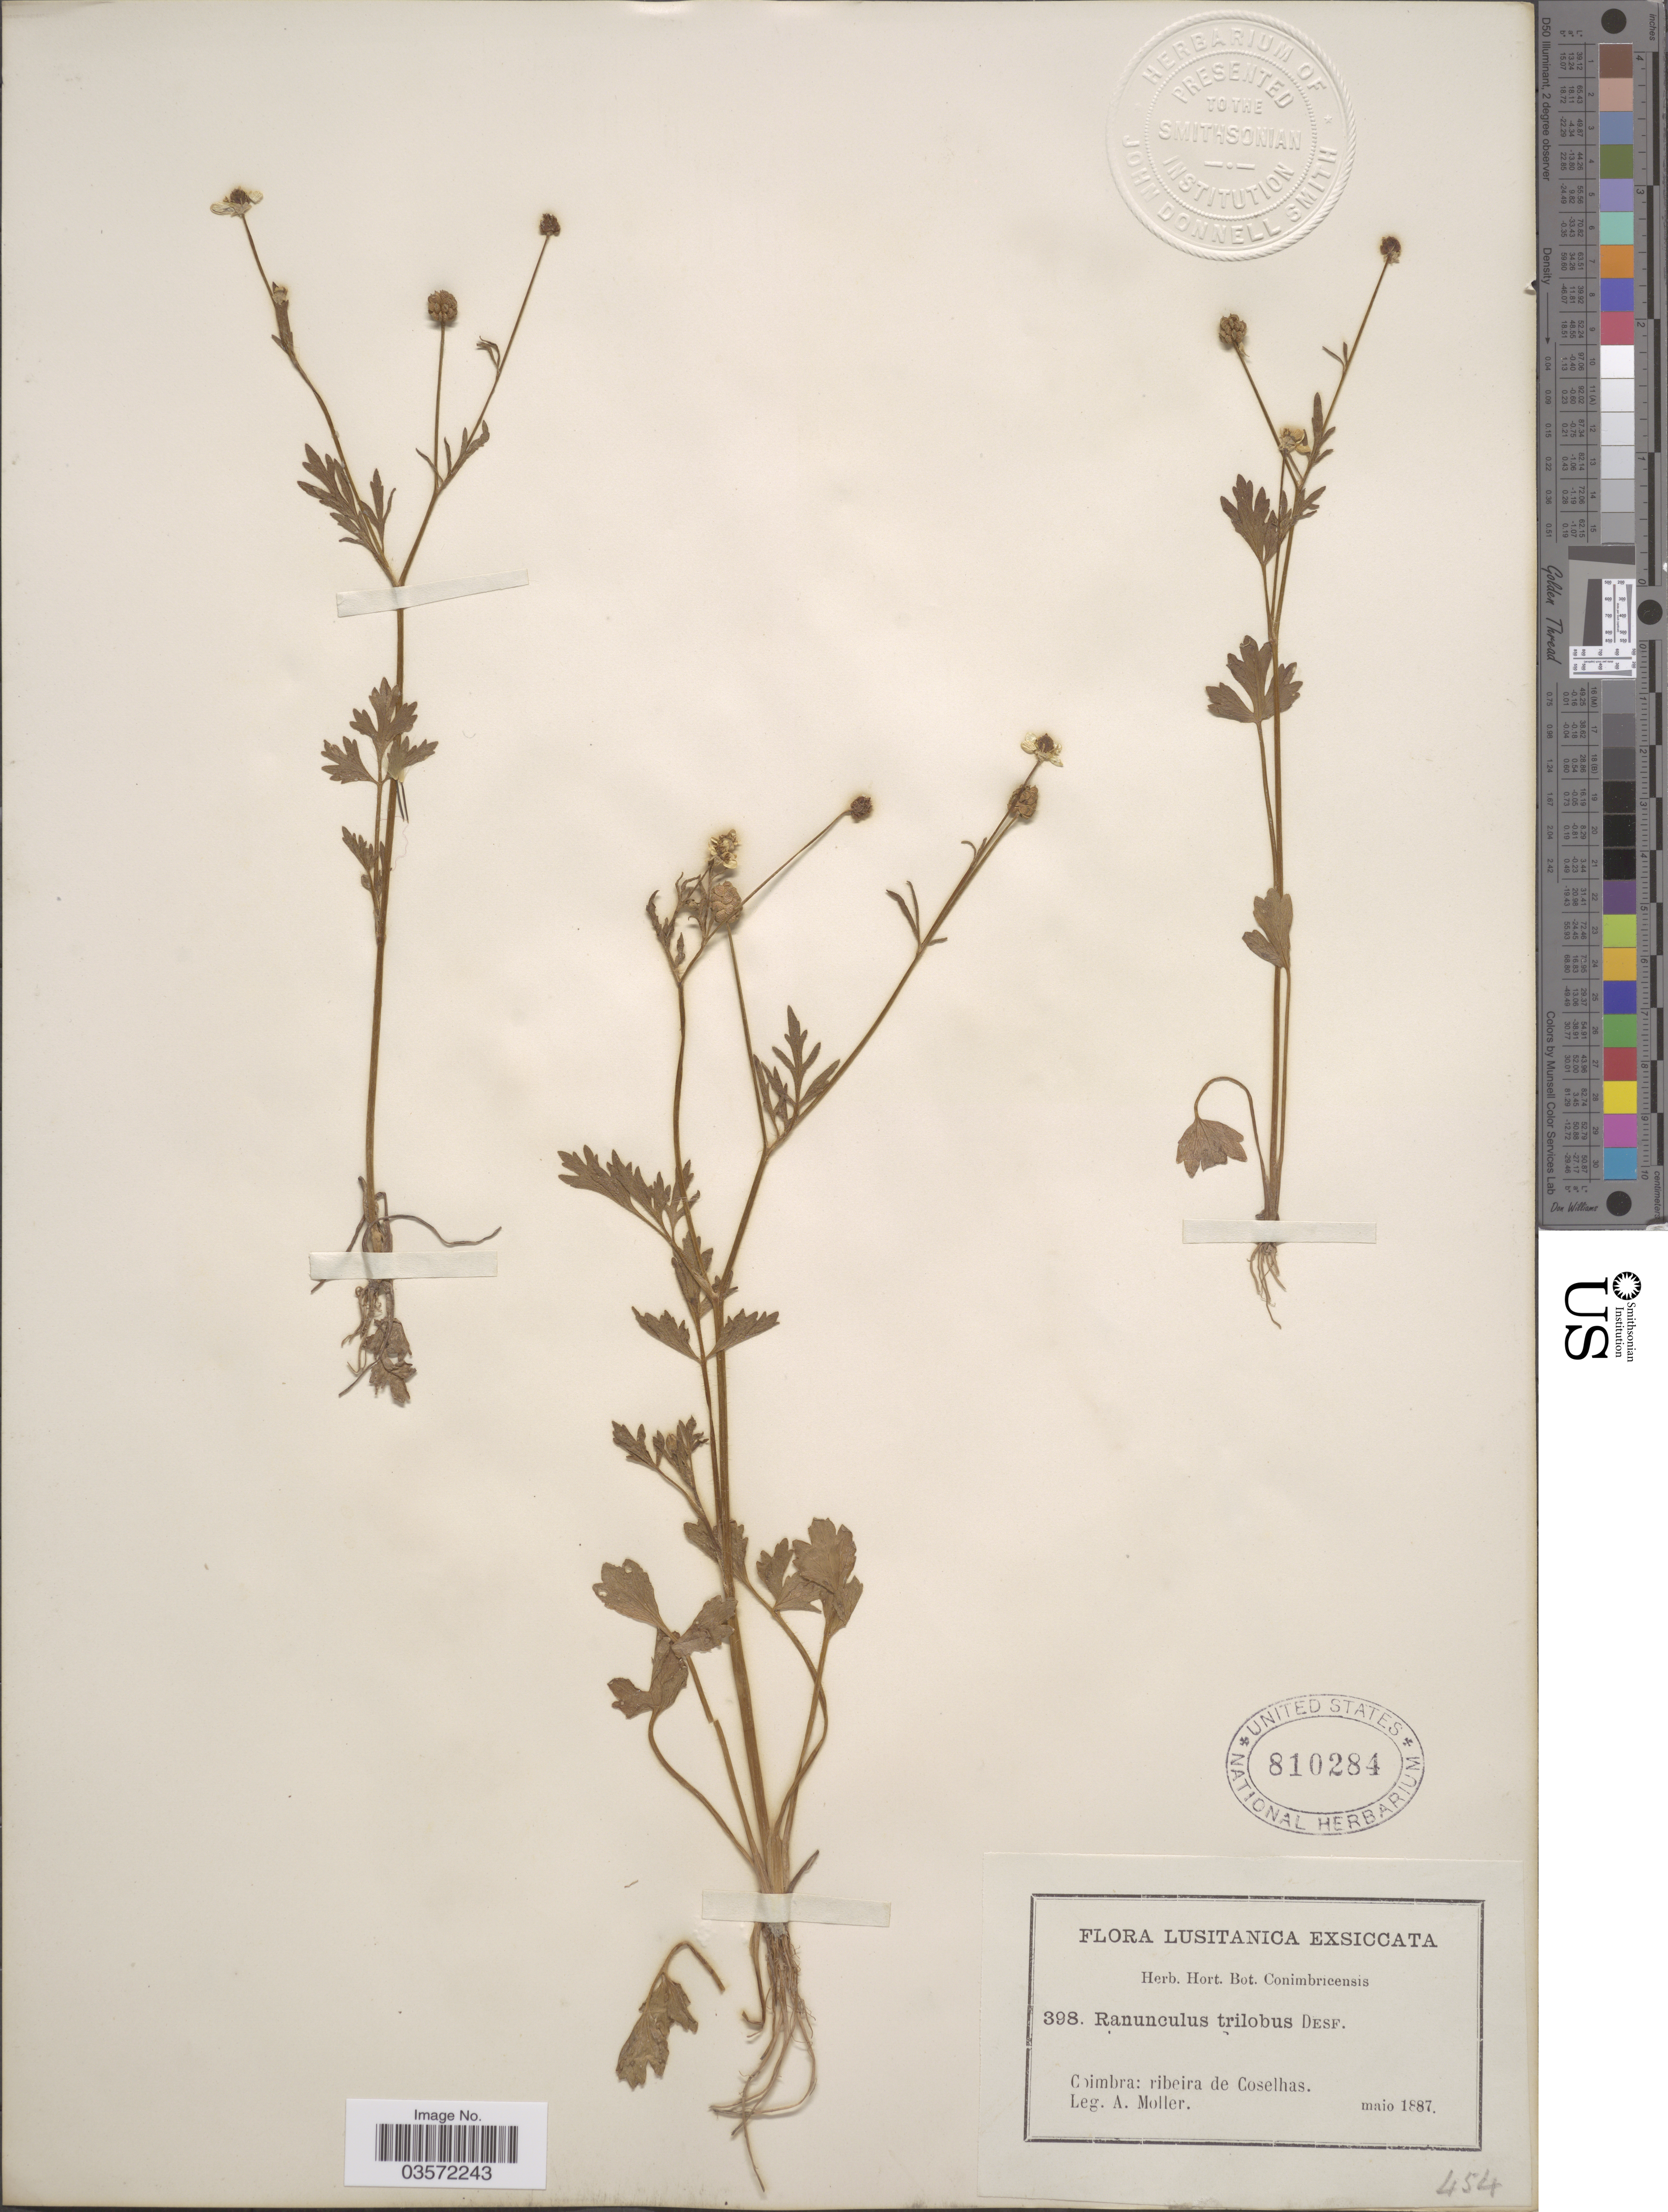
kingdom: Plantae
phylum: Tracheophyta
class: Magnoliopsida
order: Ranunculales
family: Ranunculaceae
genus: Ranunculus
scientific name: Ranunculus trilobus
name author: Desf.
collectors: A. Moller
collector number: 398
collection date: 1887-05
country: Portugal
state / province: Coimbra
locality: Lusitanica. Ribeira de Coselhas.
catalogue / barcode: US 810284